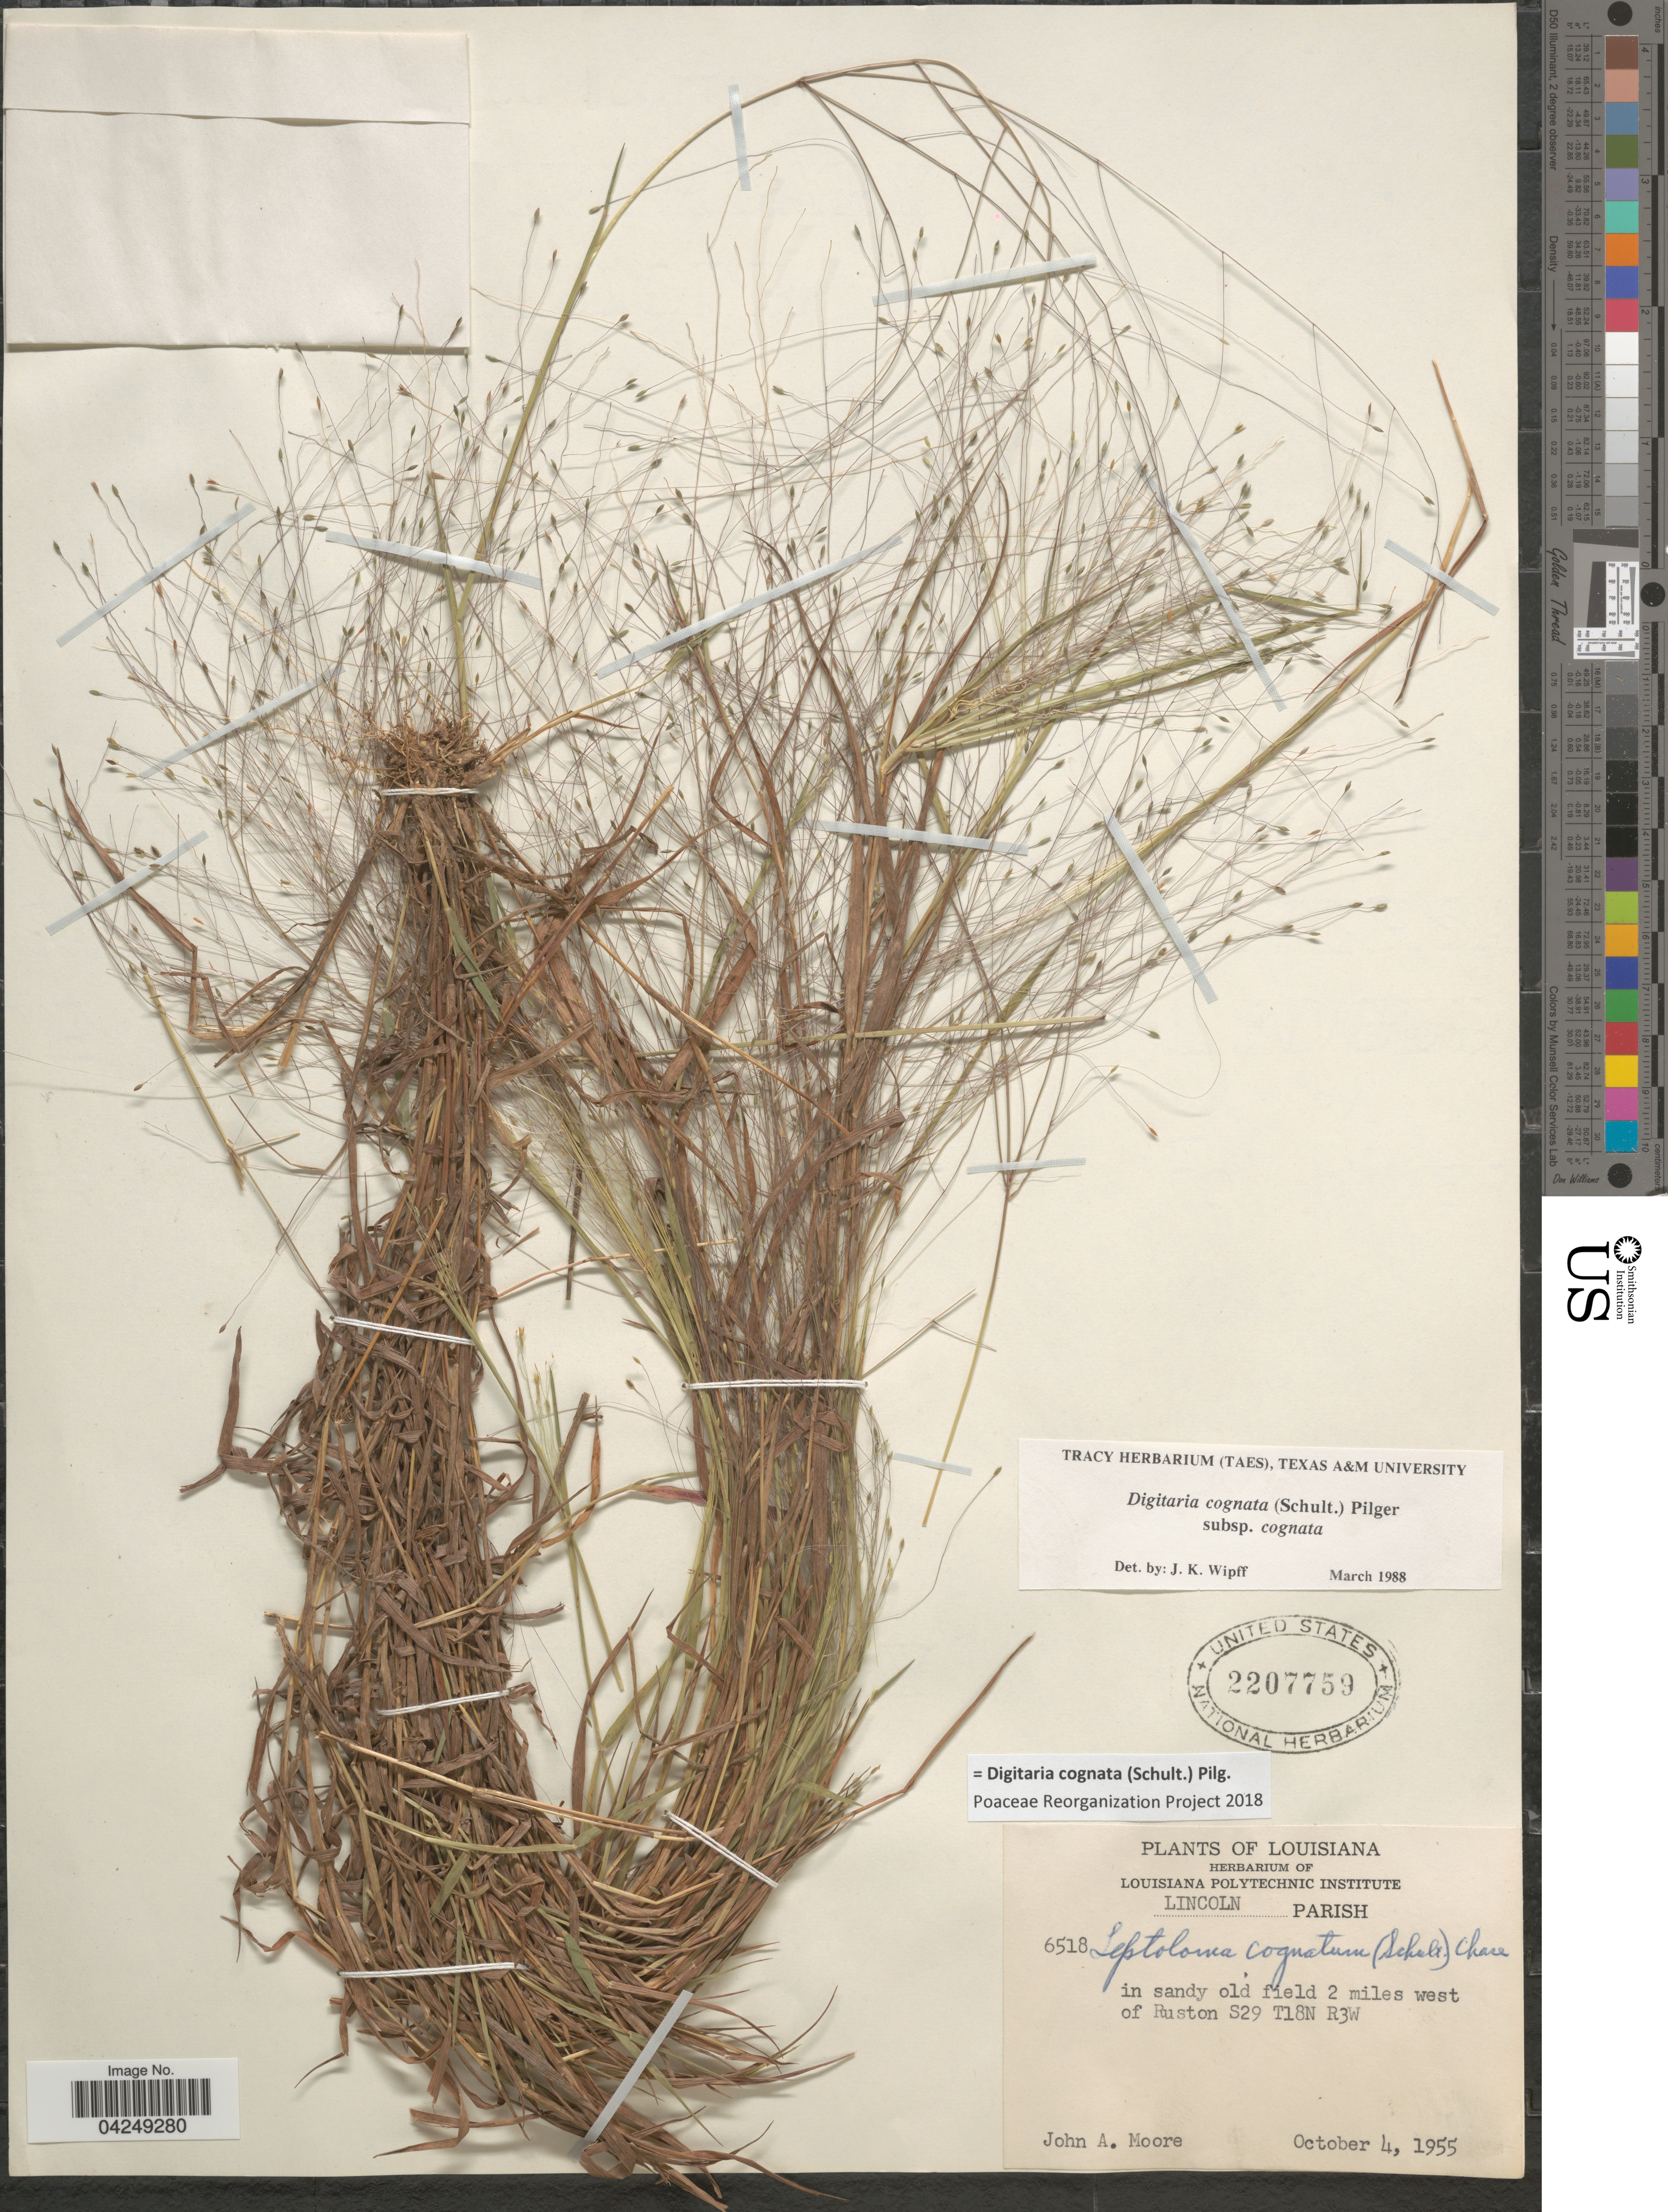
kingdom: Plantae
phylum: Tracheophyta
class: Liliopsida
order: Poales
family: Poaceae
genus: Digitaria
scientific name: Digitaria cognata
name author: (Scult.) Pilg.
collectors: J. A. Moore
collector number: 6518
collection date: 1955-10-04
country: United States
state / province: Louisiana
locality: Lincoln Parish. In sandy old field 2 miles west of Ruston S29 T18N R3W.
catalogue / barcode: US 2207759